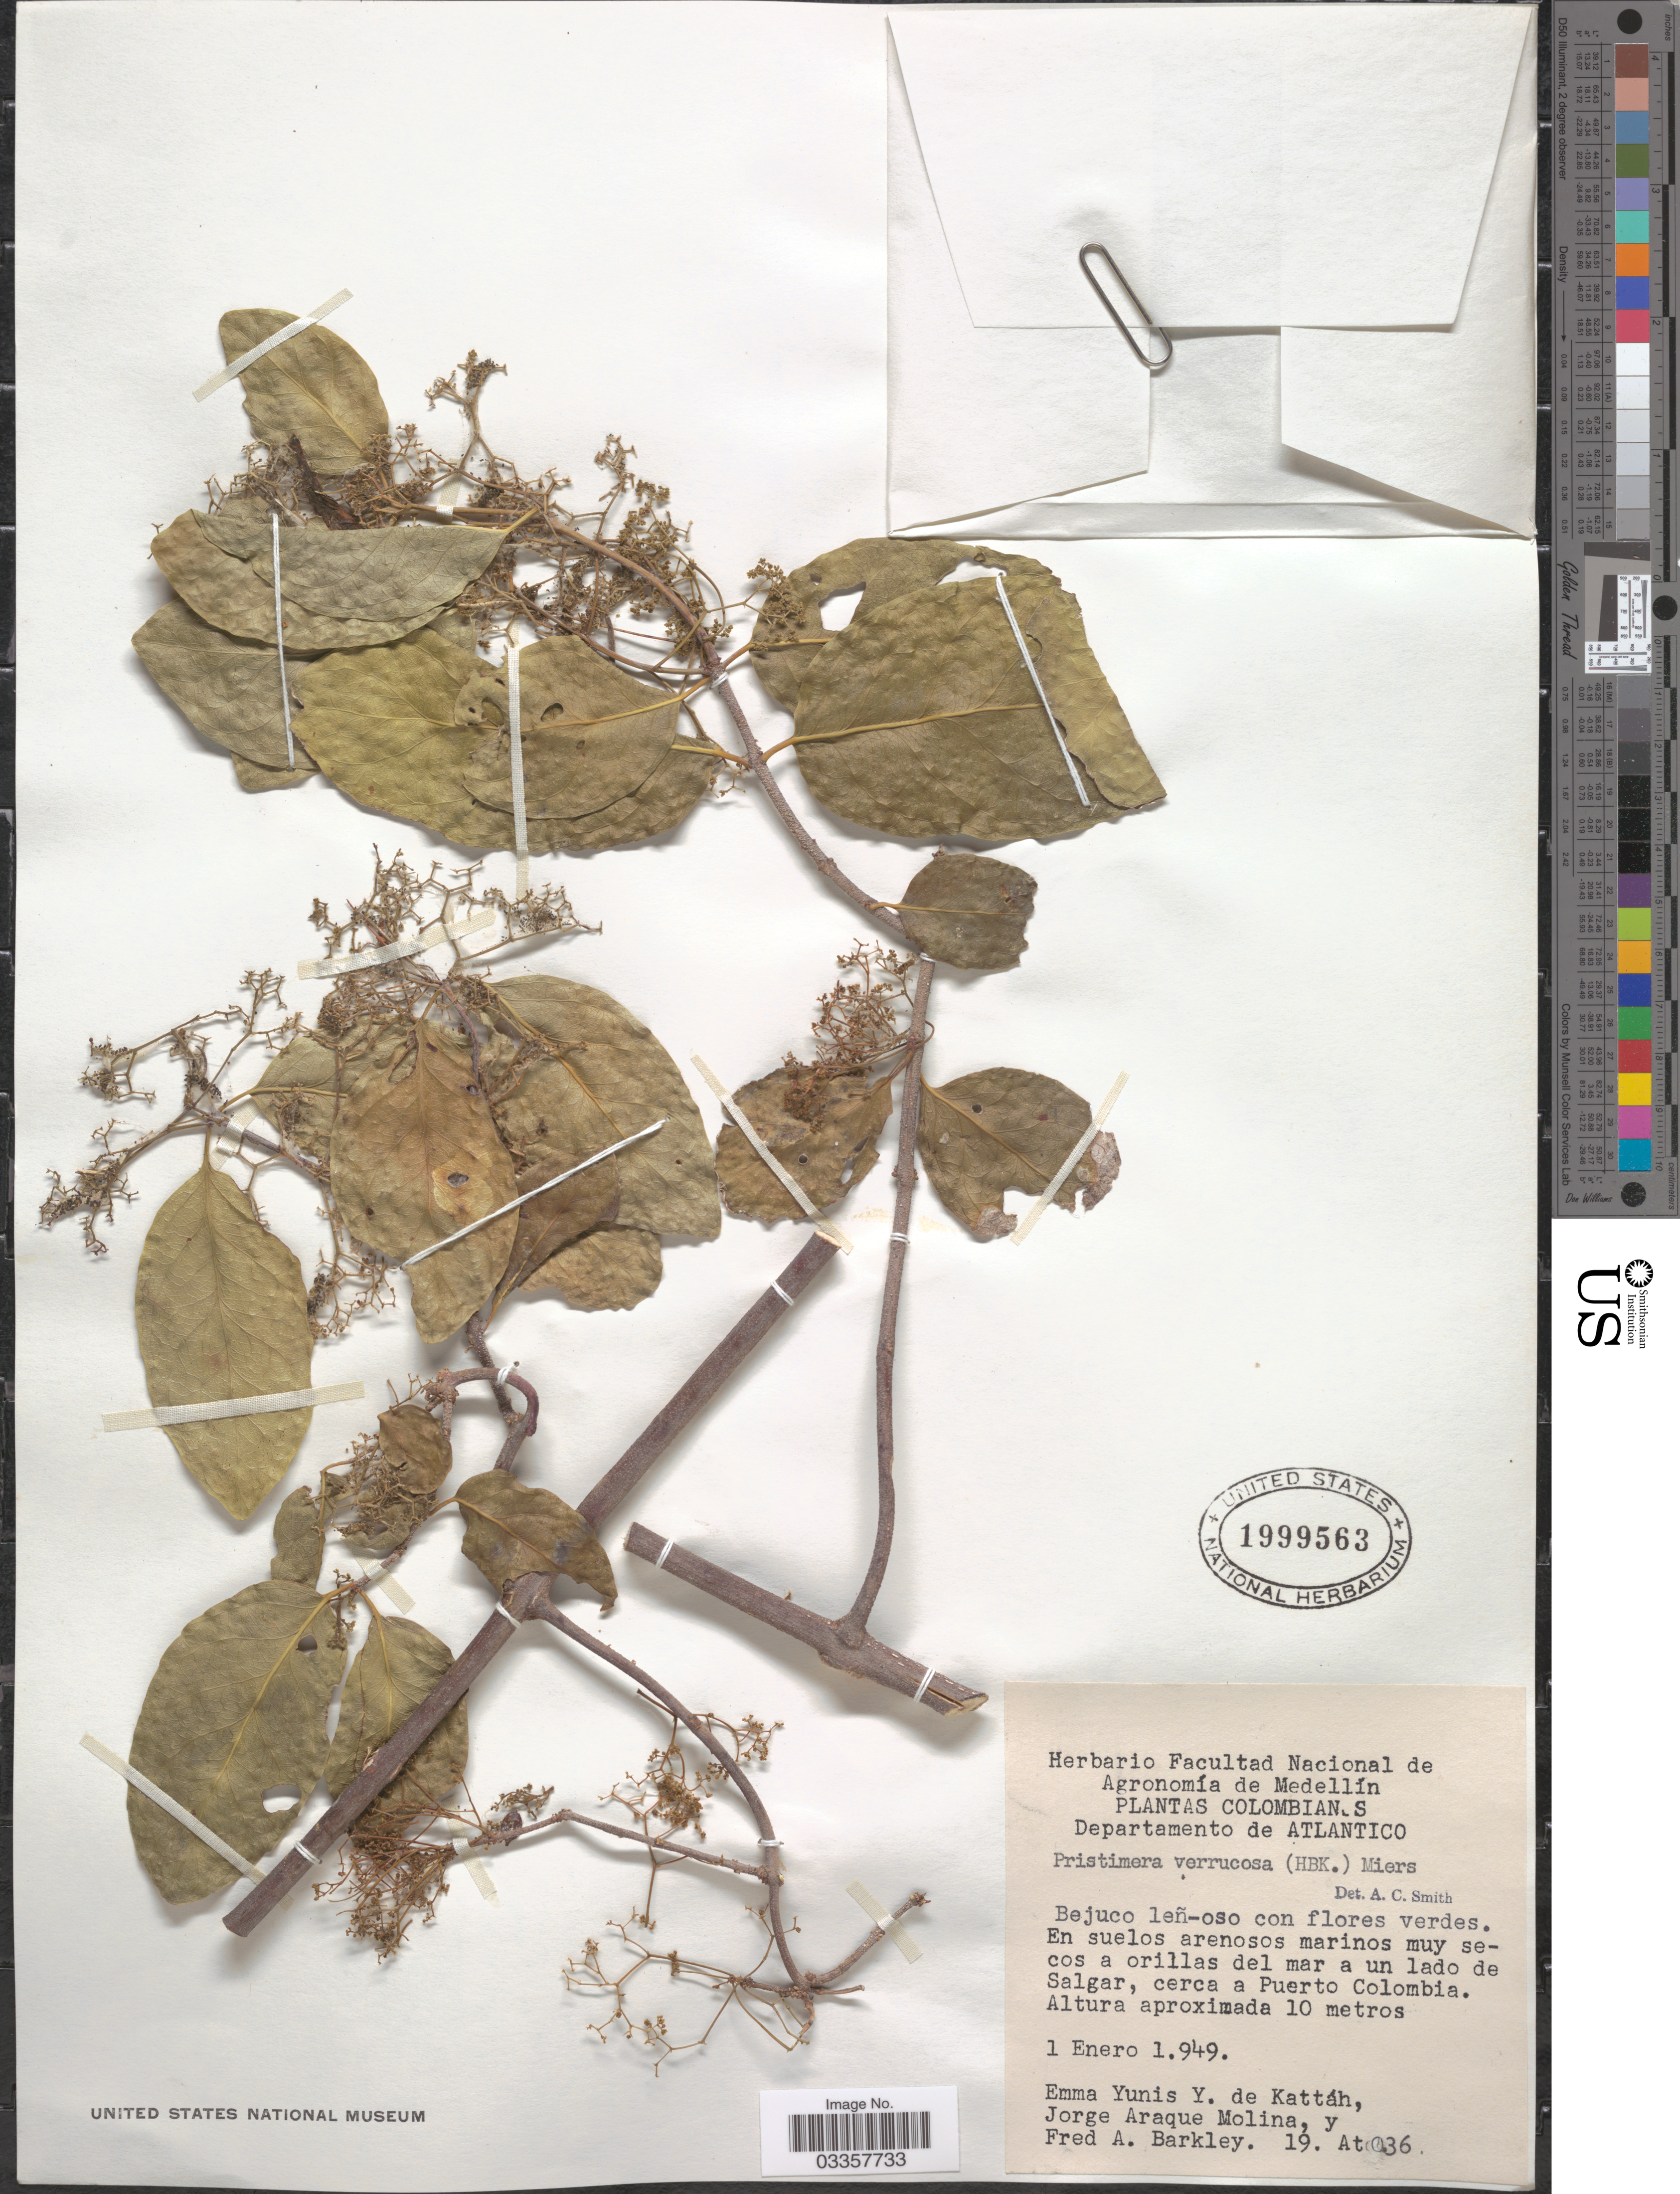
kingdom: Plantae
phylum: Tracheophyta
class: Magnoliopsida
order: Celastrales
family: Celastraceae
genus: Pristimera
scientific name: Pristimera verrucosa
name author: (Kunth) Miers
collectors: E. de Kattáh, J. Araque Molina & F. A. Barkley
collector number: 19 At.036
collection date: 1949-01-01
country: Colombia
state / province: Atlántico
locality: Departamento de Atlantico. En suelos arenosos marinos muy secos a orillas del mar a un lado de Salgar, cerca a Puerto Colombia.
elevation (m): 10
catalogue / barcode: US 1999563